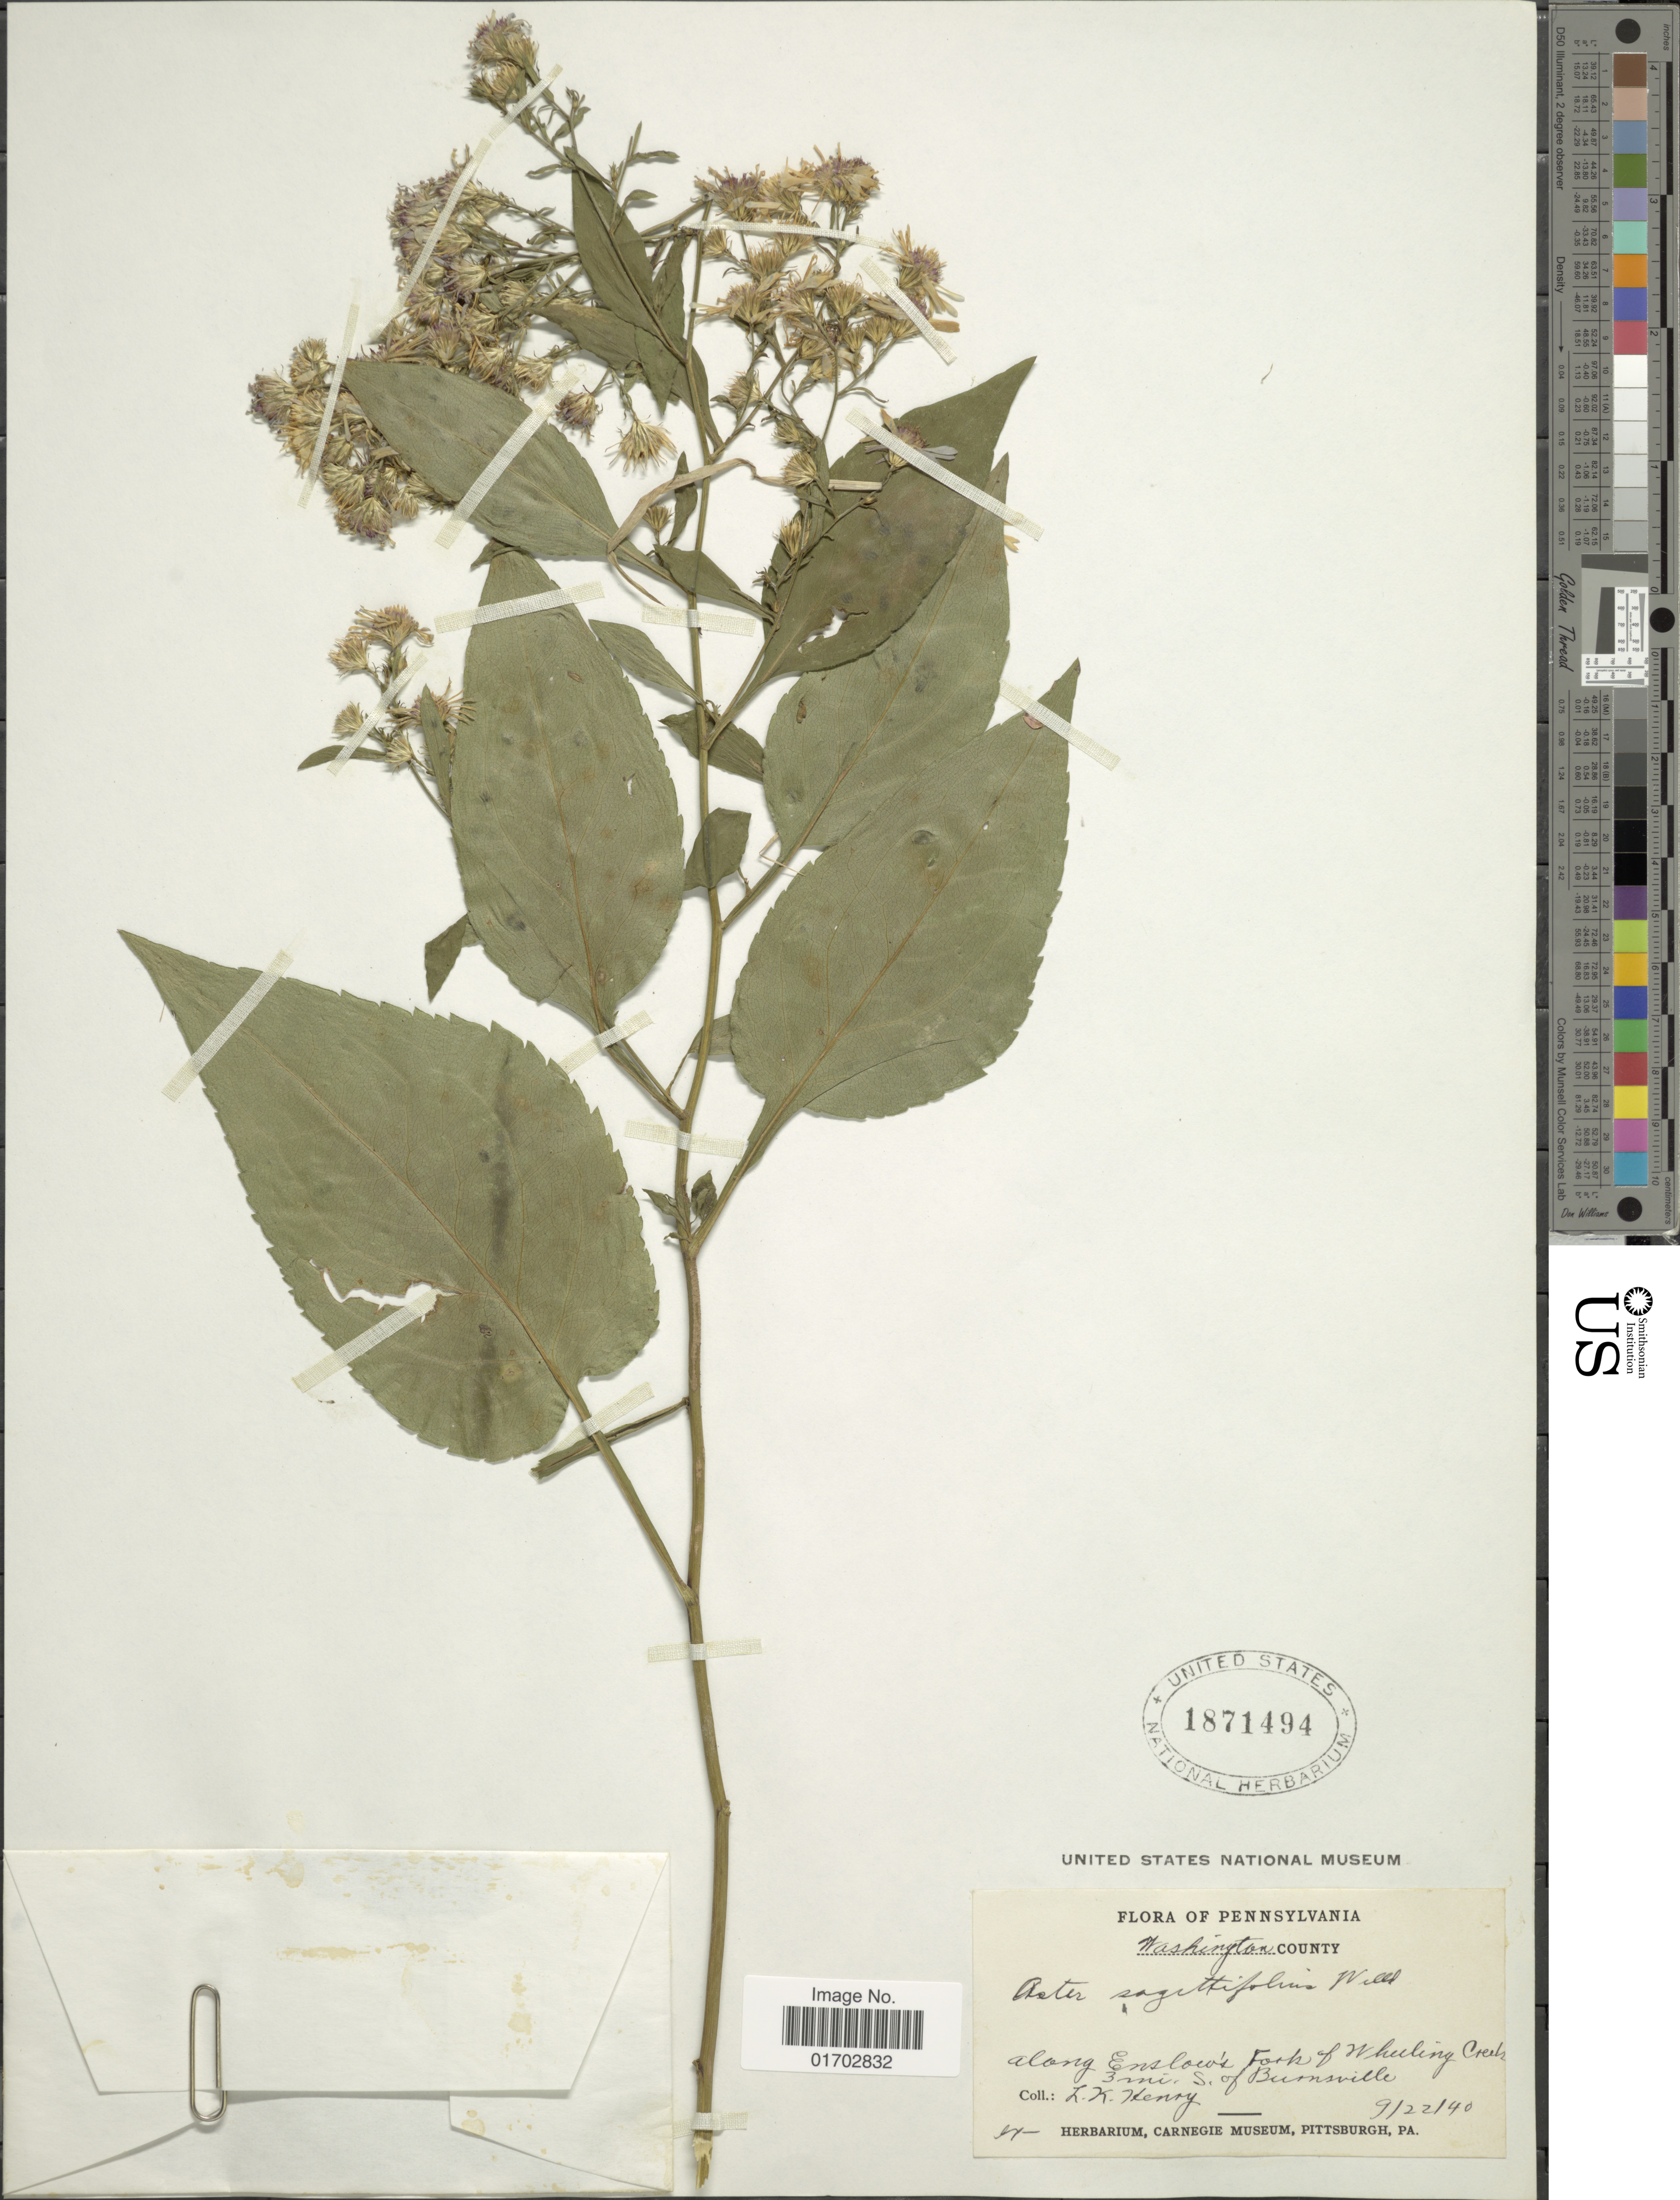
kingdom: Plantae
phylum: Tracheophyta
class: Magnoliopsida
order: Asterales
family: Asteraceae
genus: Symphyotrichum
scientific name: Symphyotrichum sagittifolium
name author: (Wedem. ex Willd.) G.L. Nesom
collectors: L. K. Henry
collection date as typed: Transcribed d/m/y: 22/9/40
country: United States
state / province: Pennsylvania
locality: Washington County, along Enslow's Fork of Wheeling Creek, 3 mi. S. of Burnsville.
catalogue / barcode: US 1871494